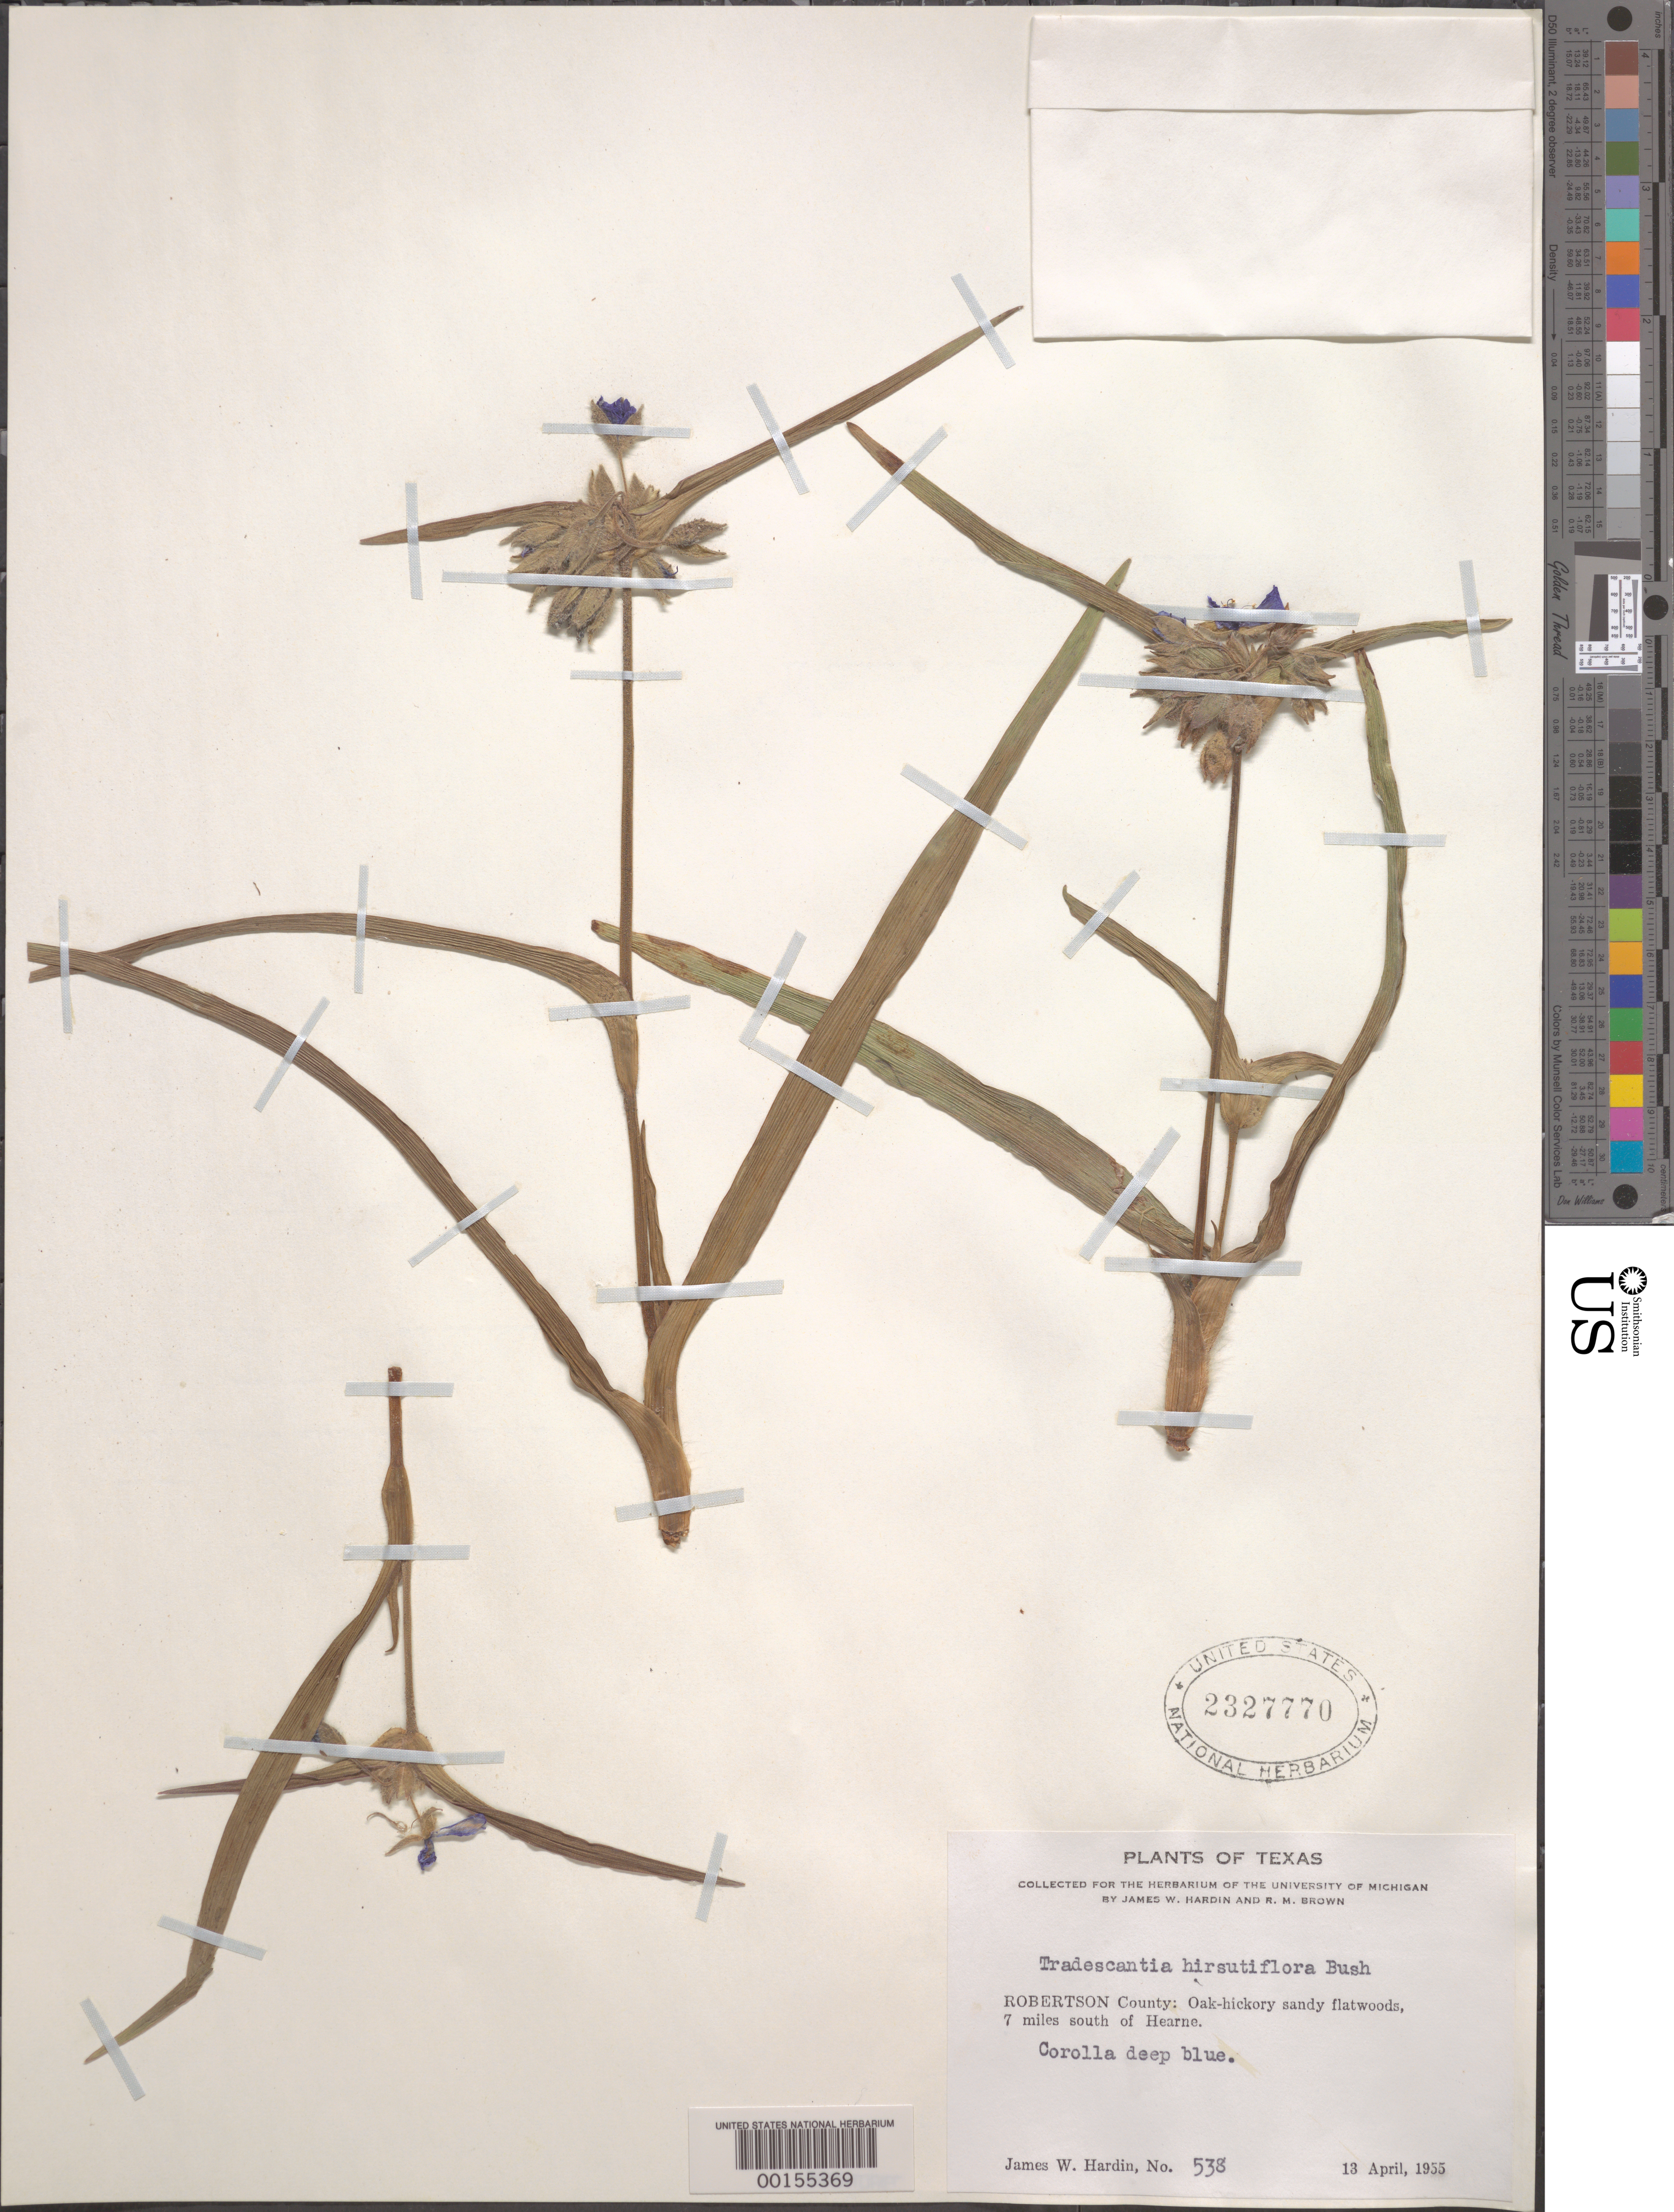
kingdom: Plantae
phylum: Tracheophyta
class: Liliopsida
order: Commelinales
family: Commelinaceae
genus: Tradescantia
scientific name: Tradescantia hirsutiflora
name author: Bush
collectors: J. Hardin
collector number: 538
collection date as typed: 13 Apr 1955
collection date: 1955-04-13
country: United States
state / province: Texas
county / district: Robertson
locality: S of hearne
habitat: Oak-hickory sandy flatwoods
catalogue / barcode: US 2327770